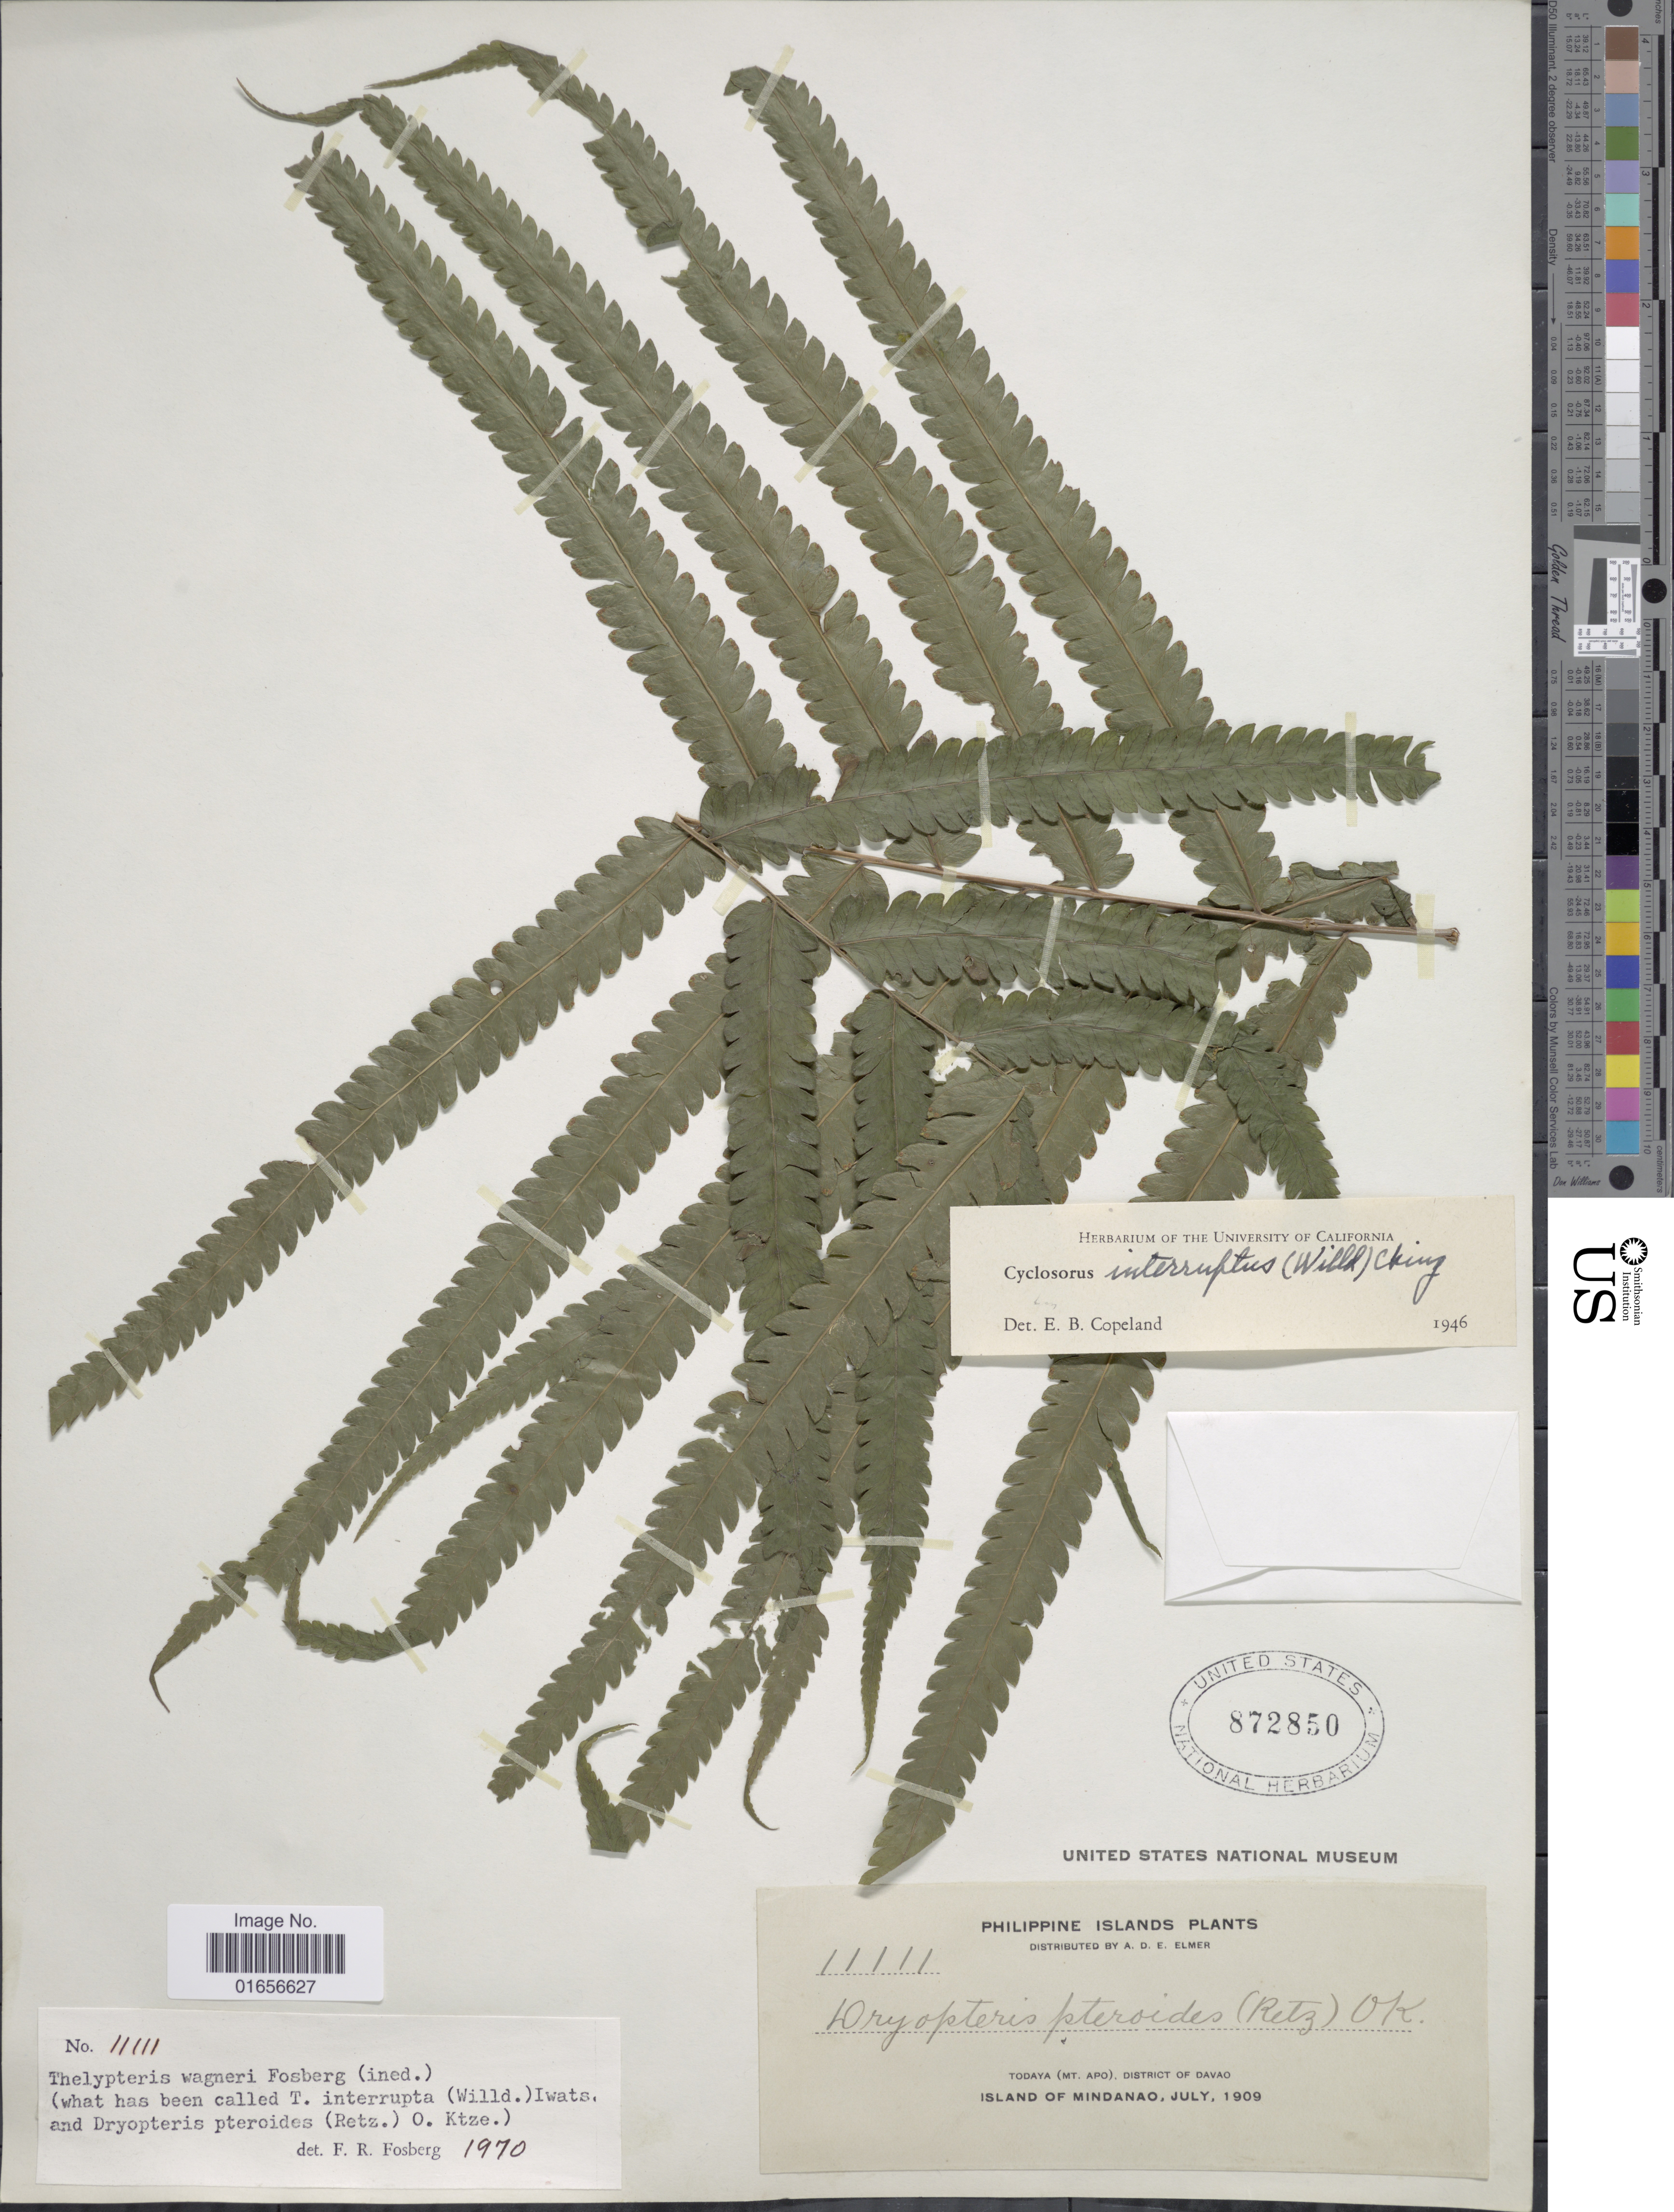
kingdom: Plantae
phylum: Tracheophyta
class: Polypodiopsida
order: Polypodiales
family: Thelypteridaceae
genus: Amphineuron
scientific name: Amphineuron terminans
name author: (J. Sm. ex Hook.) Holttum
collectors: A. D. E. Elmer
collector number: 11111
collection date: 1909-07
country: Philippines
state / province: Davao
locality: Philippine Islands, Todaya ( Mt. Apo), District of Davao, Island of Mindanao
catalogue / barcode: US 872850